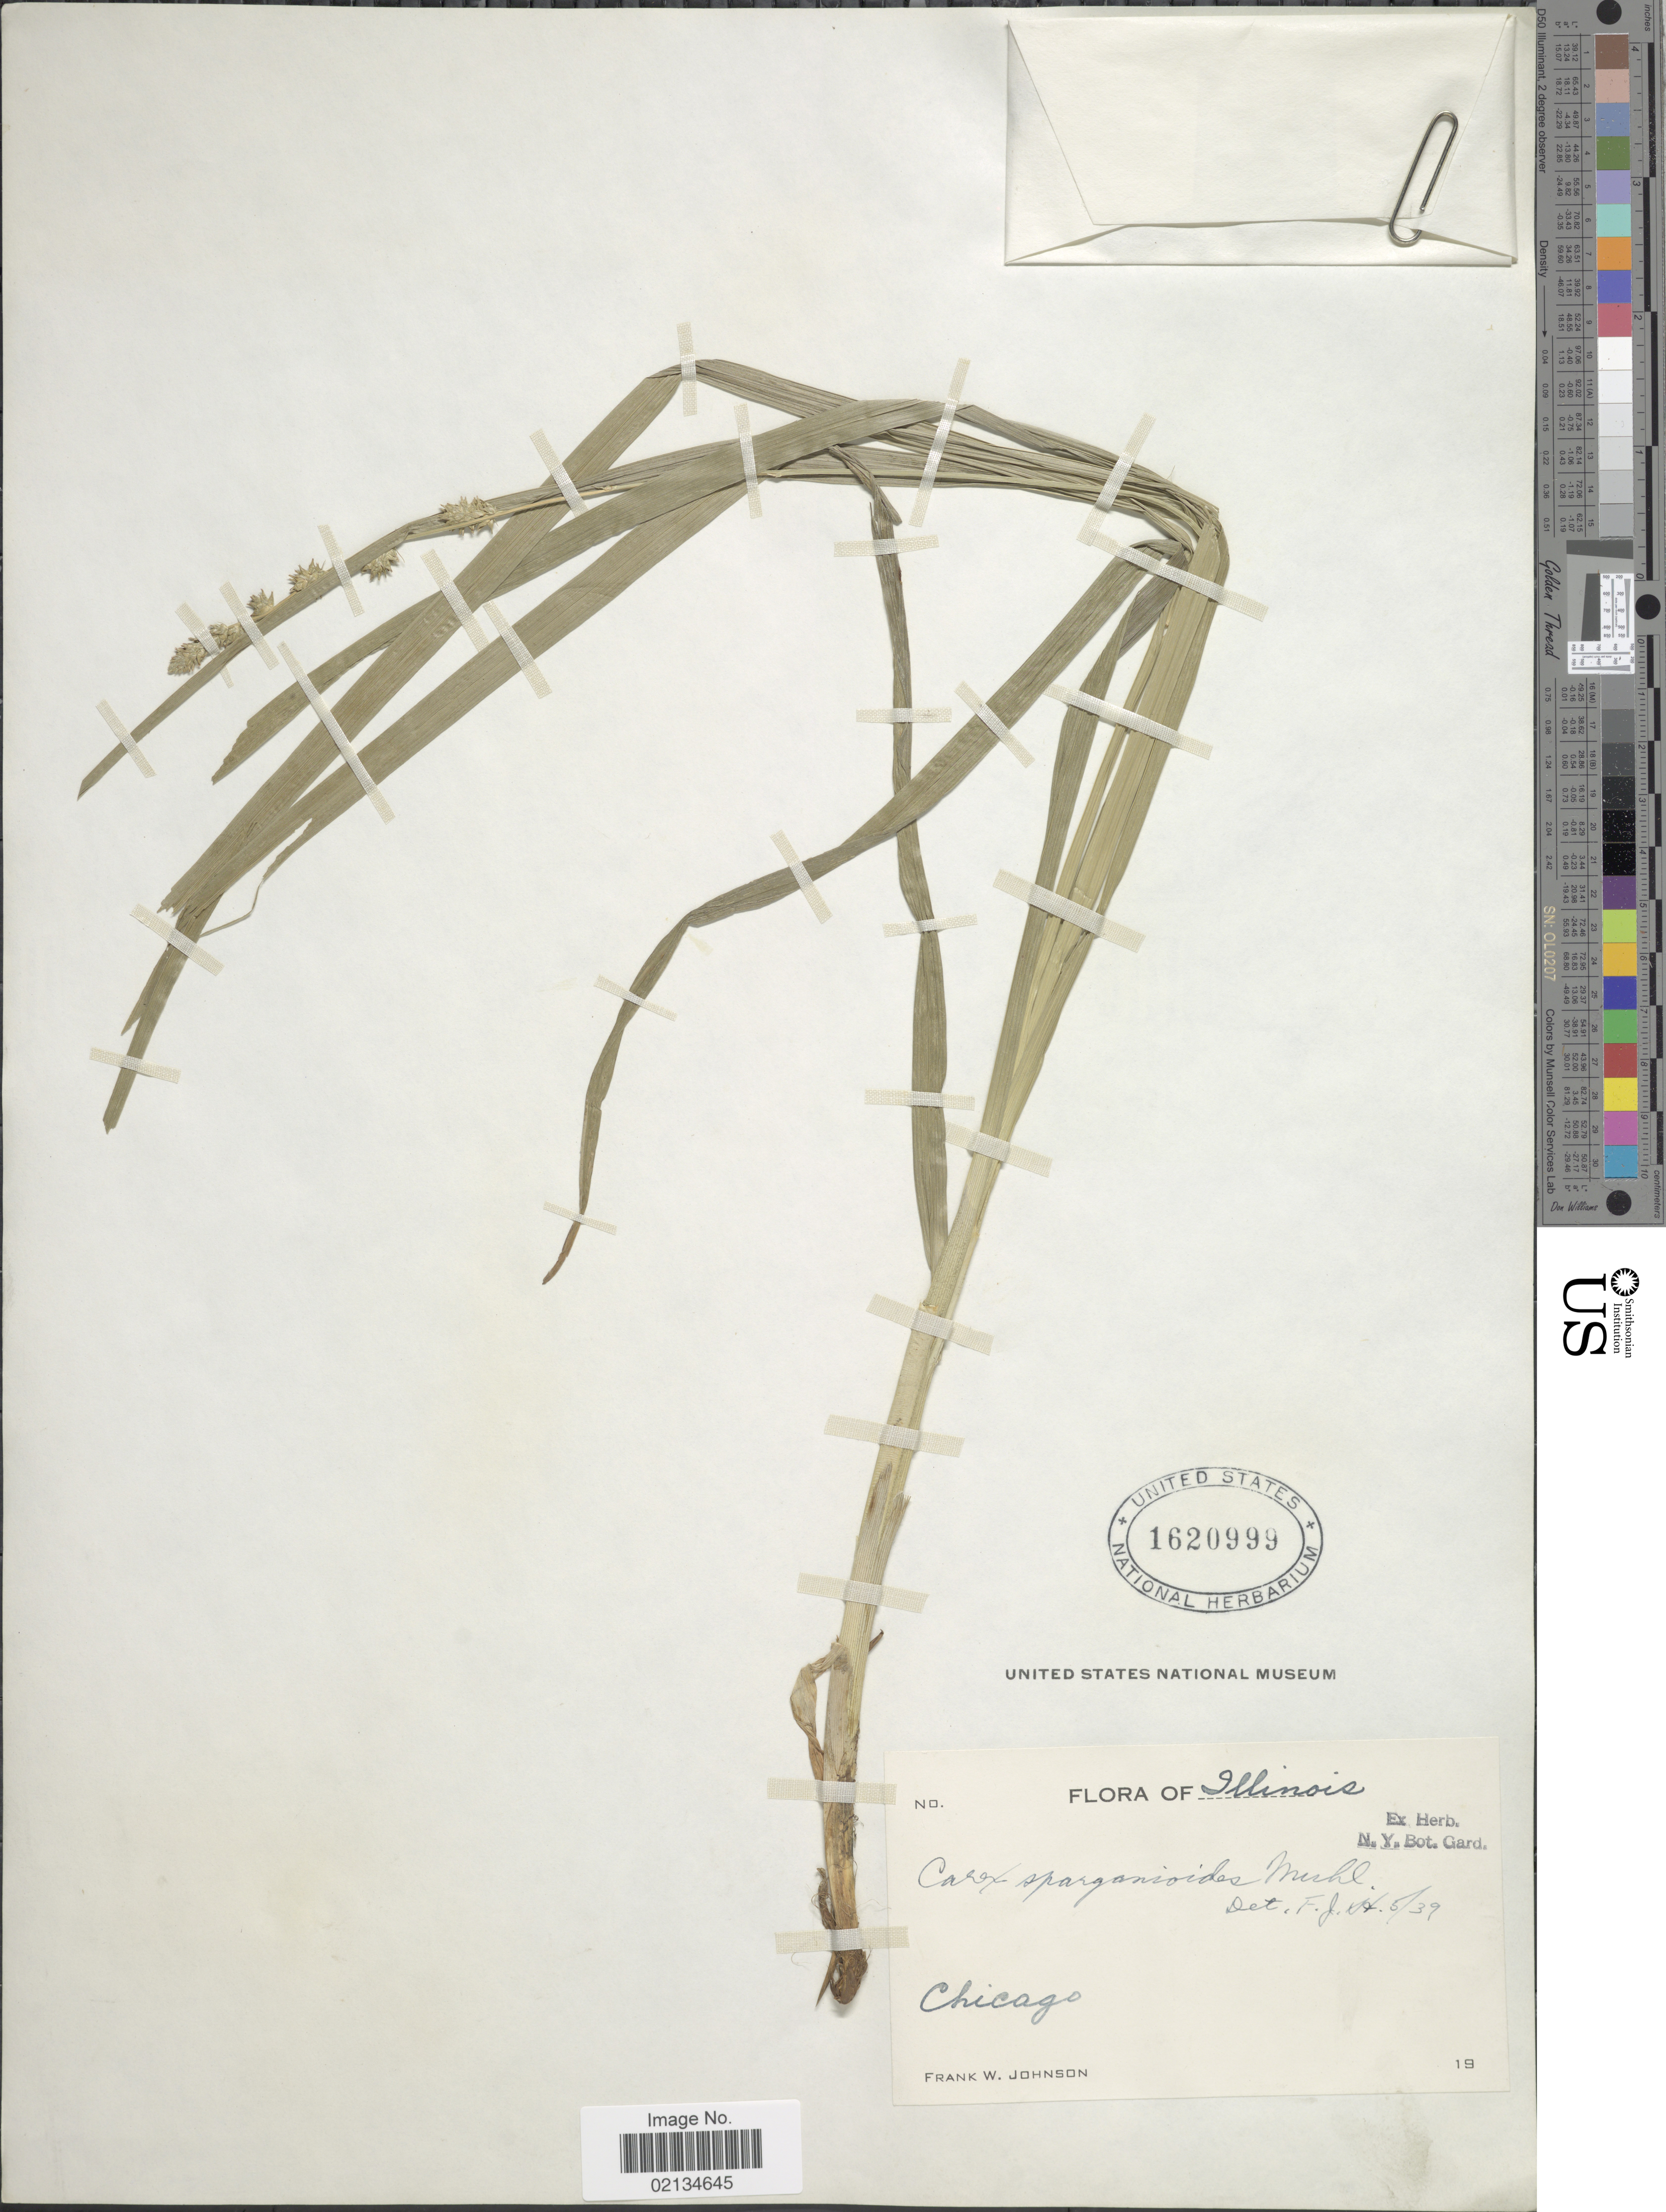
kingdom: Plantae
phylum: Tracheophyta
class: Liliopsida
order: Poales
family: Cyperaceae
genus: Carex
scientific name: Carex sparganioides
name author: Muhl. ex Willd.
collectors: F. W. Johnson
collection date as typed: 19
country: United States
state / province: Illinois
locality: Chicago.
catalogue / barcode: US 1620999